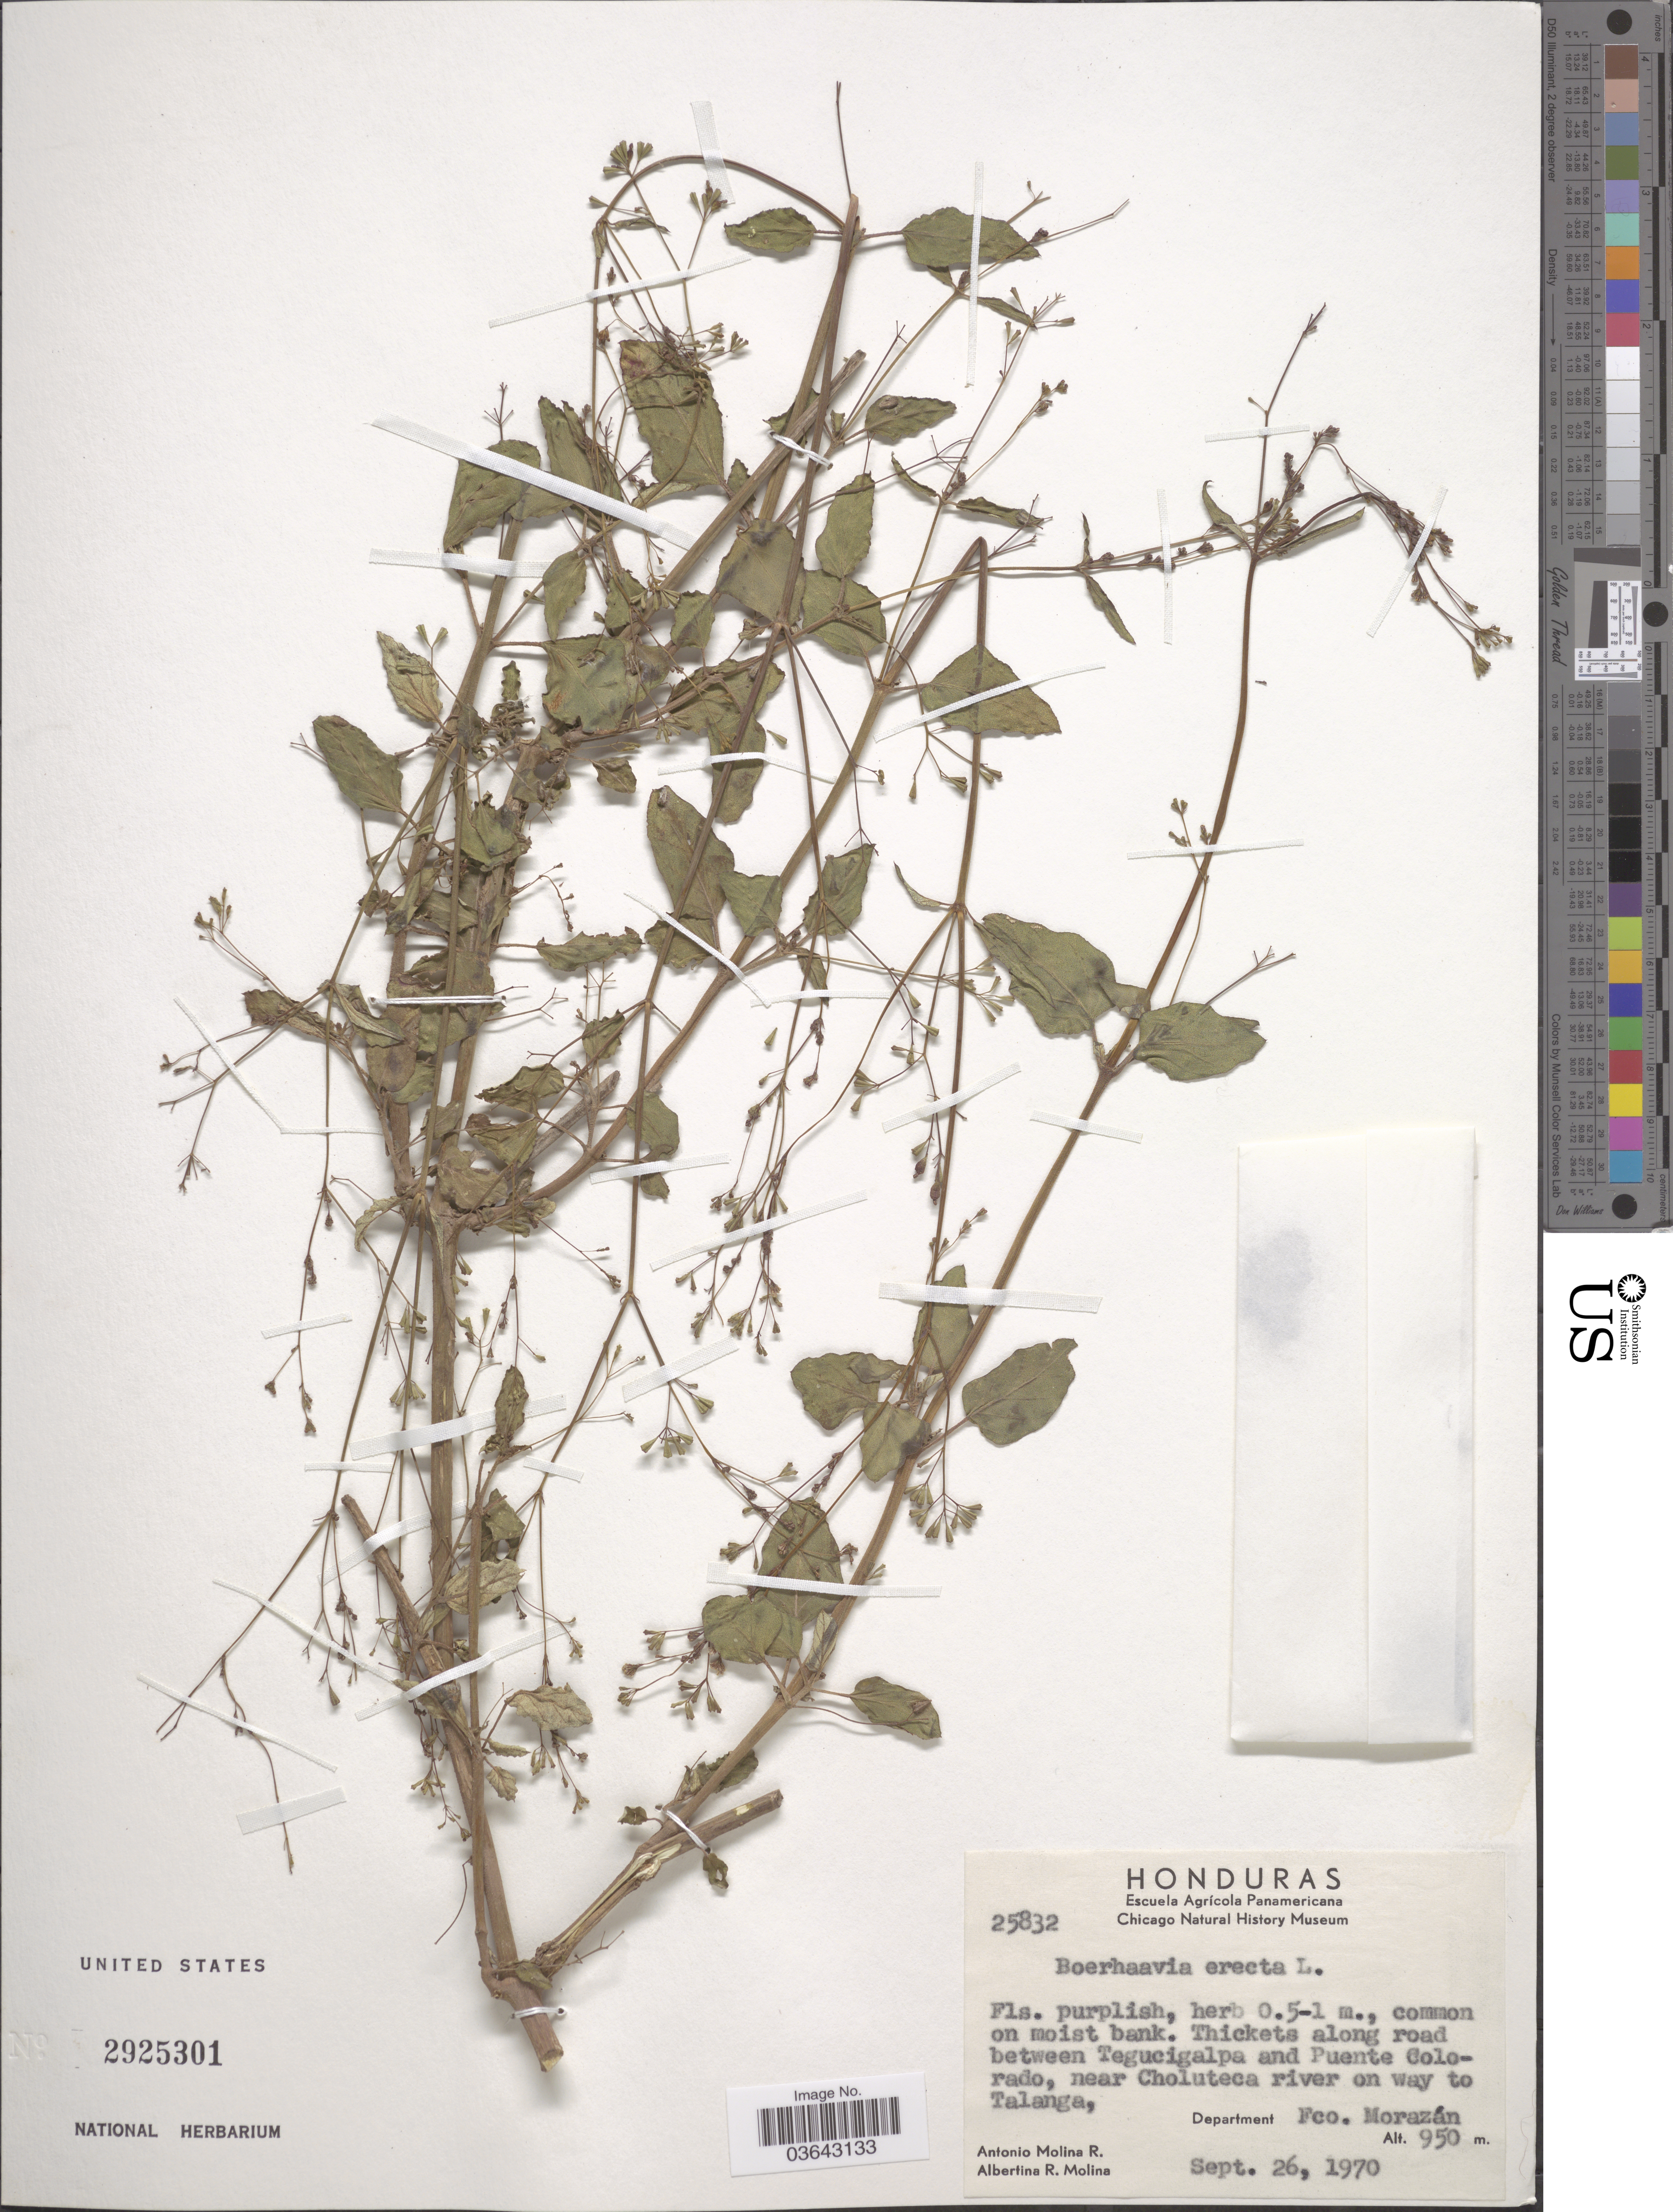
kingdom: Plantae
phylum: Tracheophyta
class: Magnoliopsida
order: Caryophyllales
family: Nyctaginaceae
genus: Boerhavia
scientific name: Boerhavia erecta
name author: L.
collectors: A. Molina R. & A. R. Molina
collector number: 25832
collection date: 1970-09-26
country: Honduras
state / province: Fco. Morazán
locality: Thickets along road between Tegucigalpa and Puente Colorado, near Choluteca river on way to Talanga, Department Fco. Morazán.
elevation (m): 950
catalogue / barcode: US 2925301